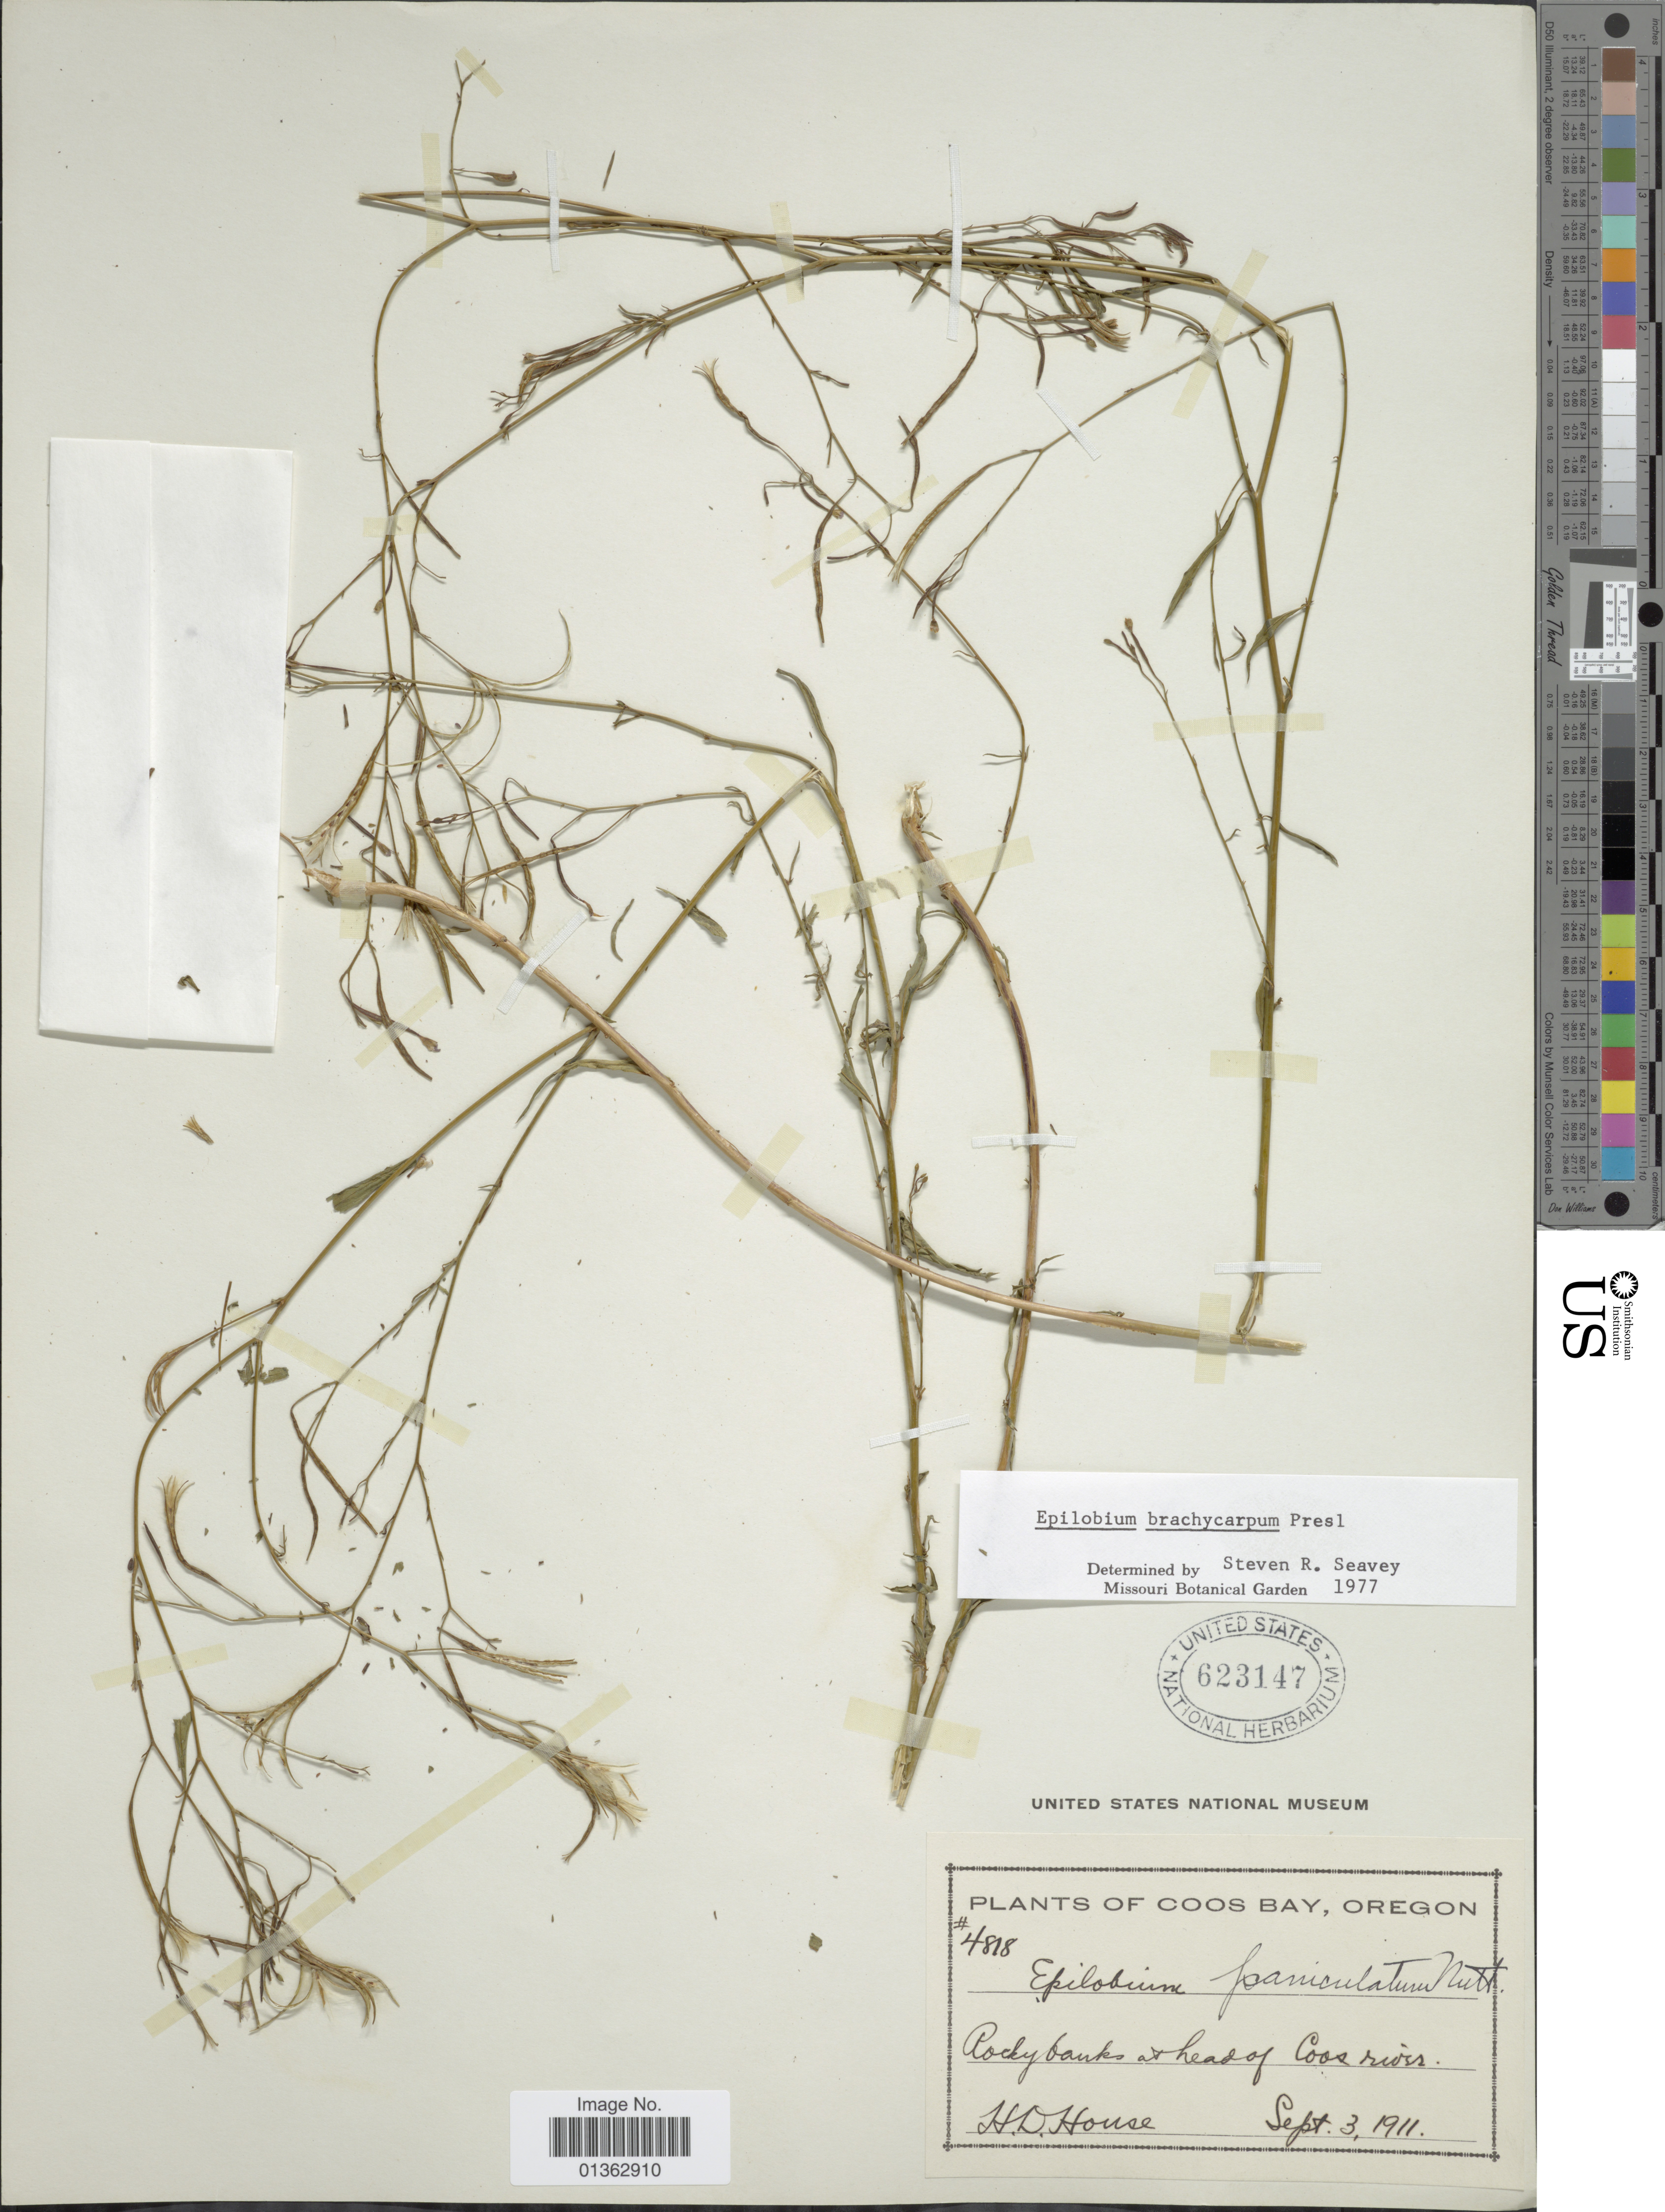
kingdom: Plantae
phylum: Tracheophyta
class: Magnoliopsida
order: Myrtales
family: Onagraceae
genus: Epilobium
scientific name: Epilobium brachycarpum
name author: C. Presl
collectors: H. D. House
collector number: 4818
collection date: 1911-09-03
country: United States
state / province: Oregon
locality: Coos Bay.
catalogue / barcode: US 623147